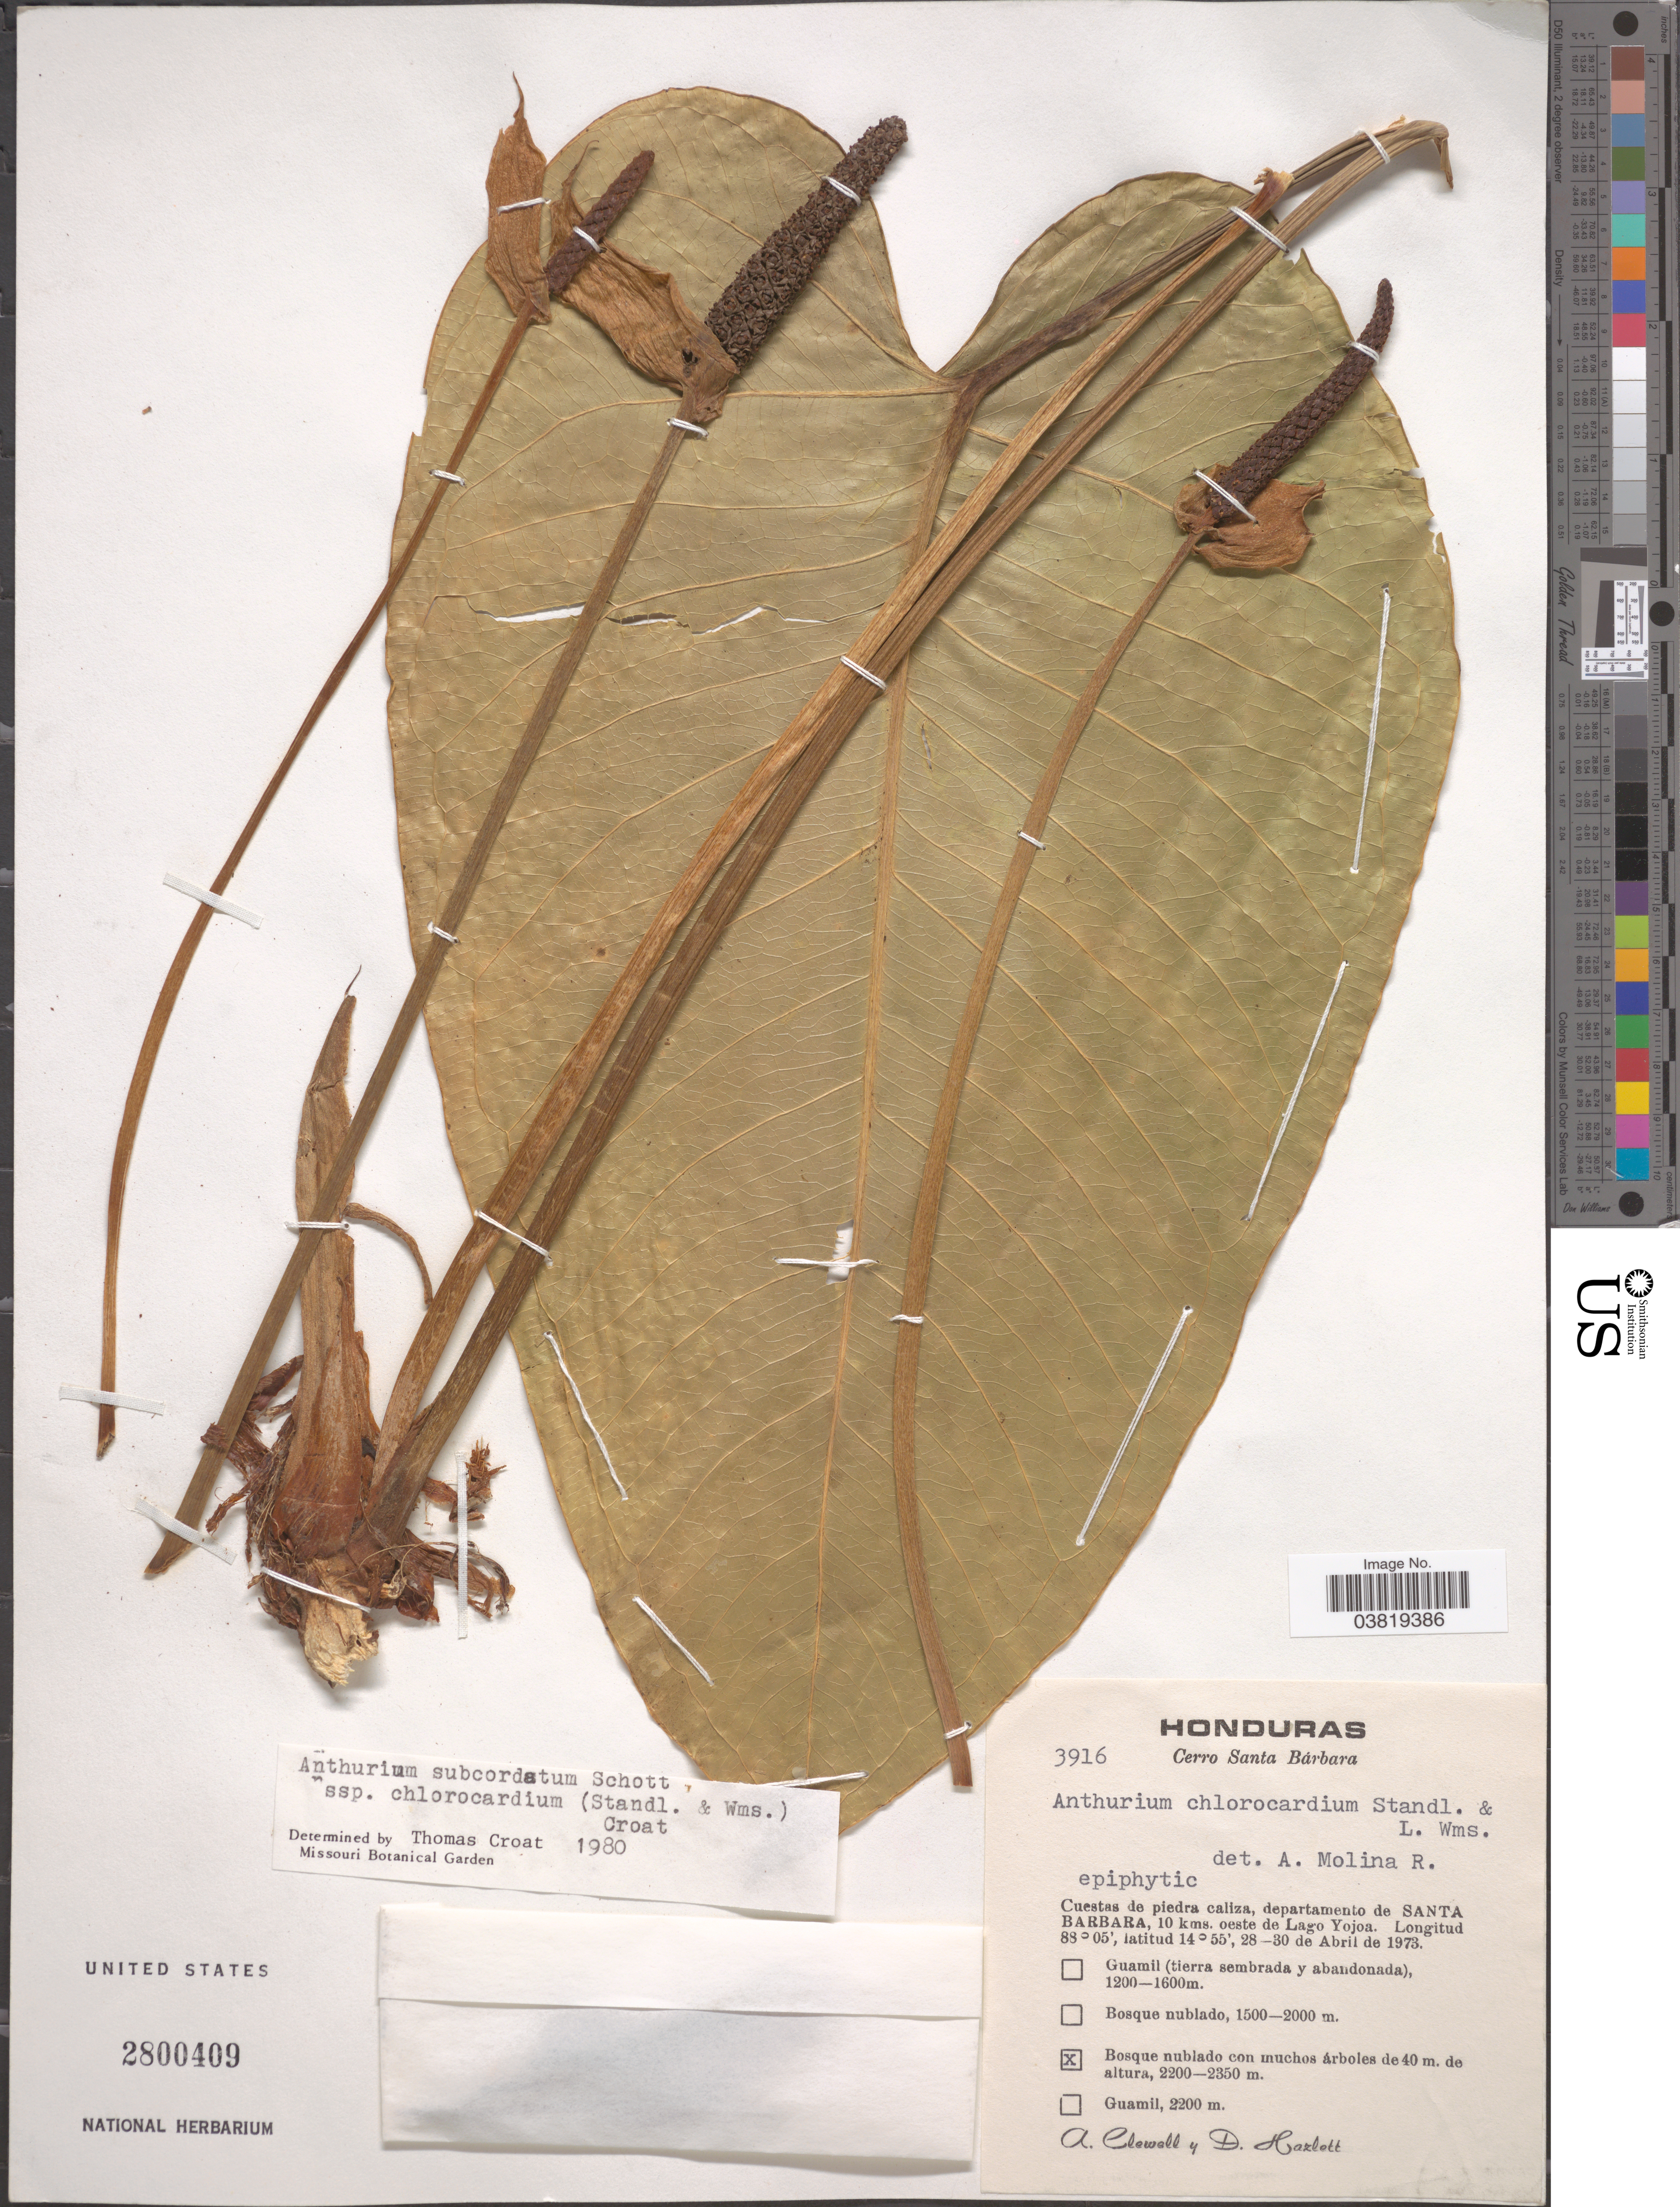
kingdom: Plantae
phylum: Tracheophyta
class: Liliopsida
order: Alismatales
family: Araceae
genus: Anthurium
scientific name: Anthurium subcordatum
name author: Schott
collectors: A. Clewell & D. Hazlett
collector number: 3916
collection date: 1973-04-28/1973-04-30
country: Honduras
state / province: Santa Barbara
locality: Cerro Santa Bárbara. Cuestas de piedra caliza, departamento de Santa Barbara, 10 kms. oeste de Lago Yojoa.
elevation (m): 2200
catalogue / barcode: US 2800409